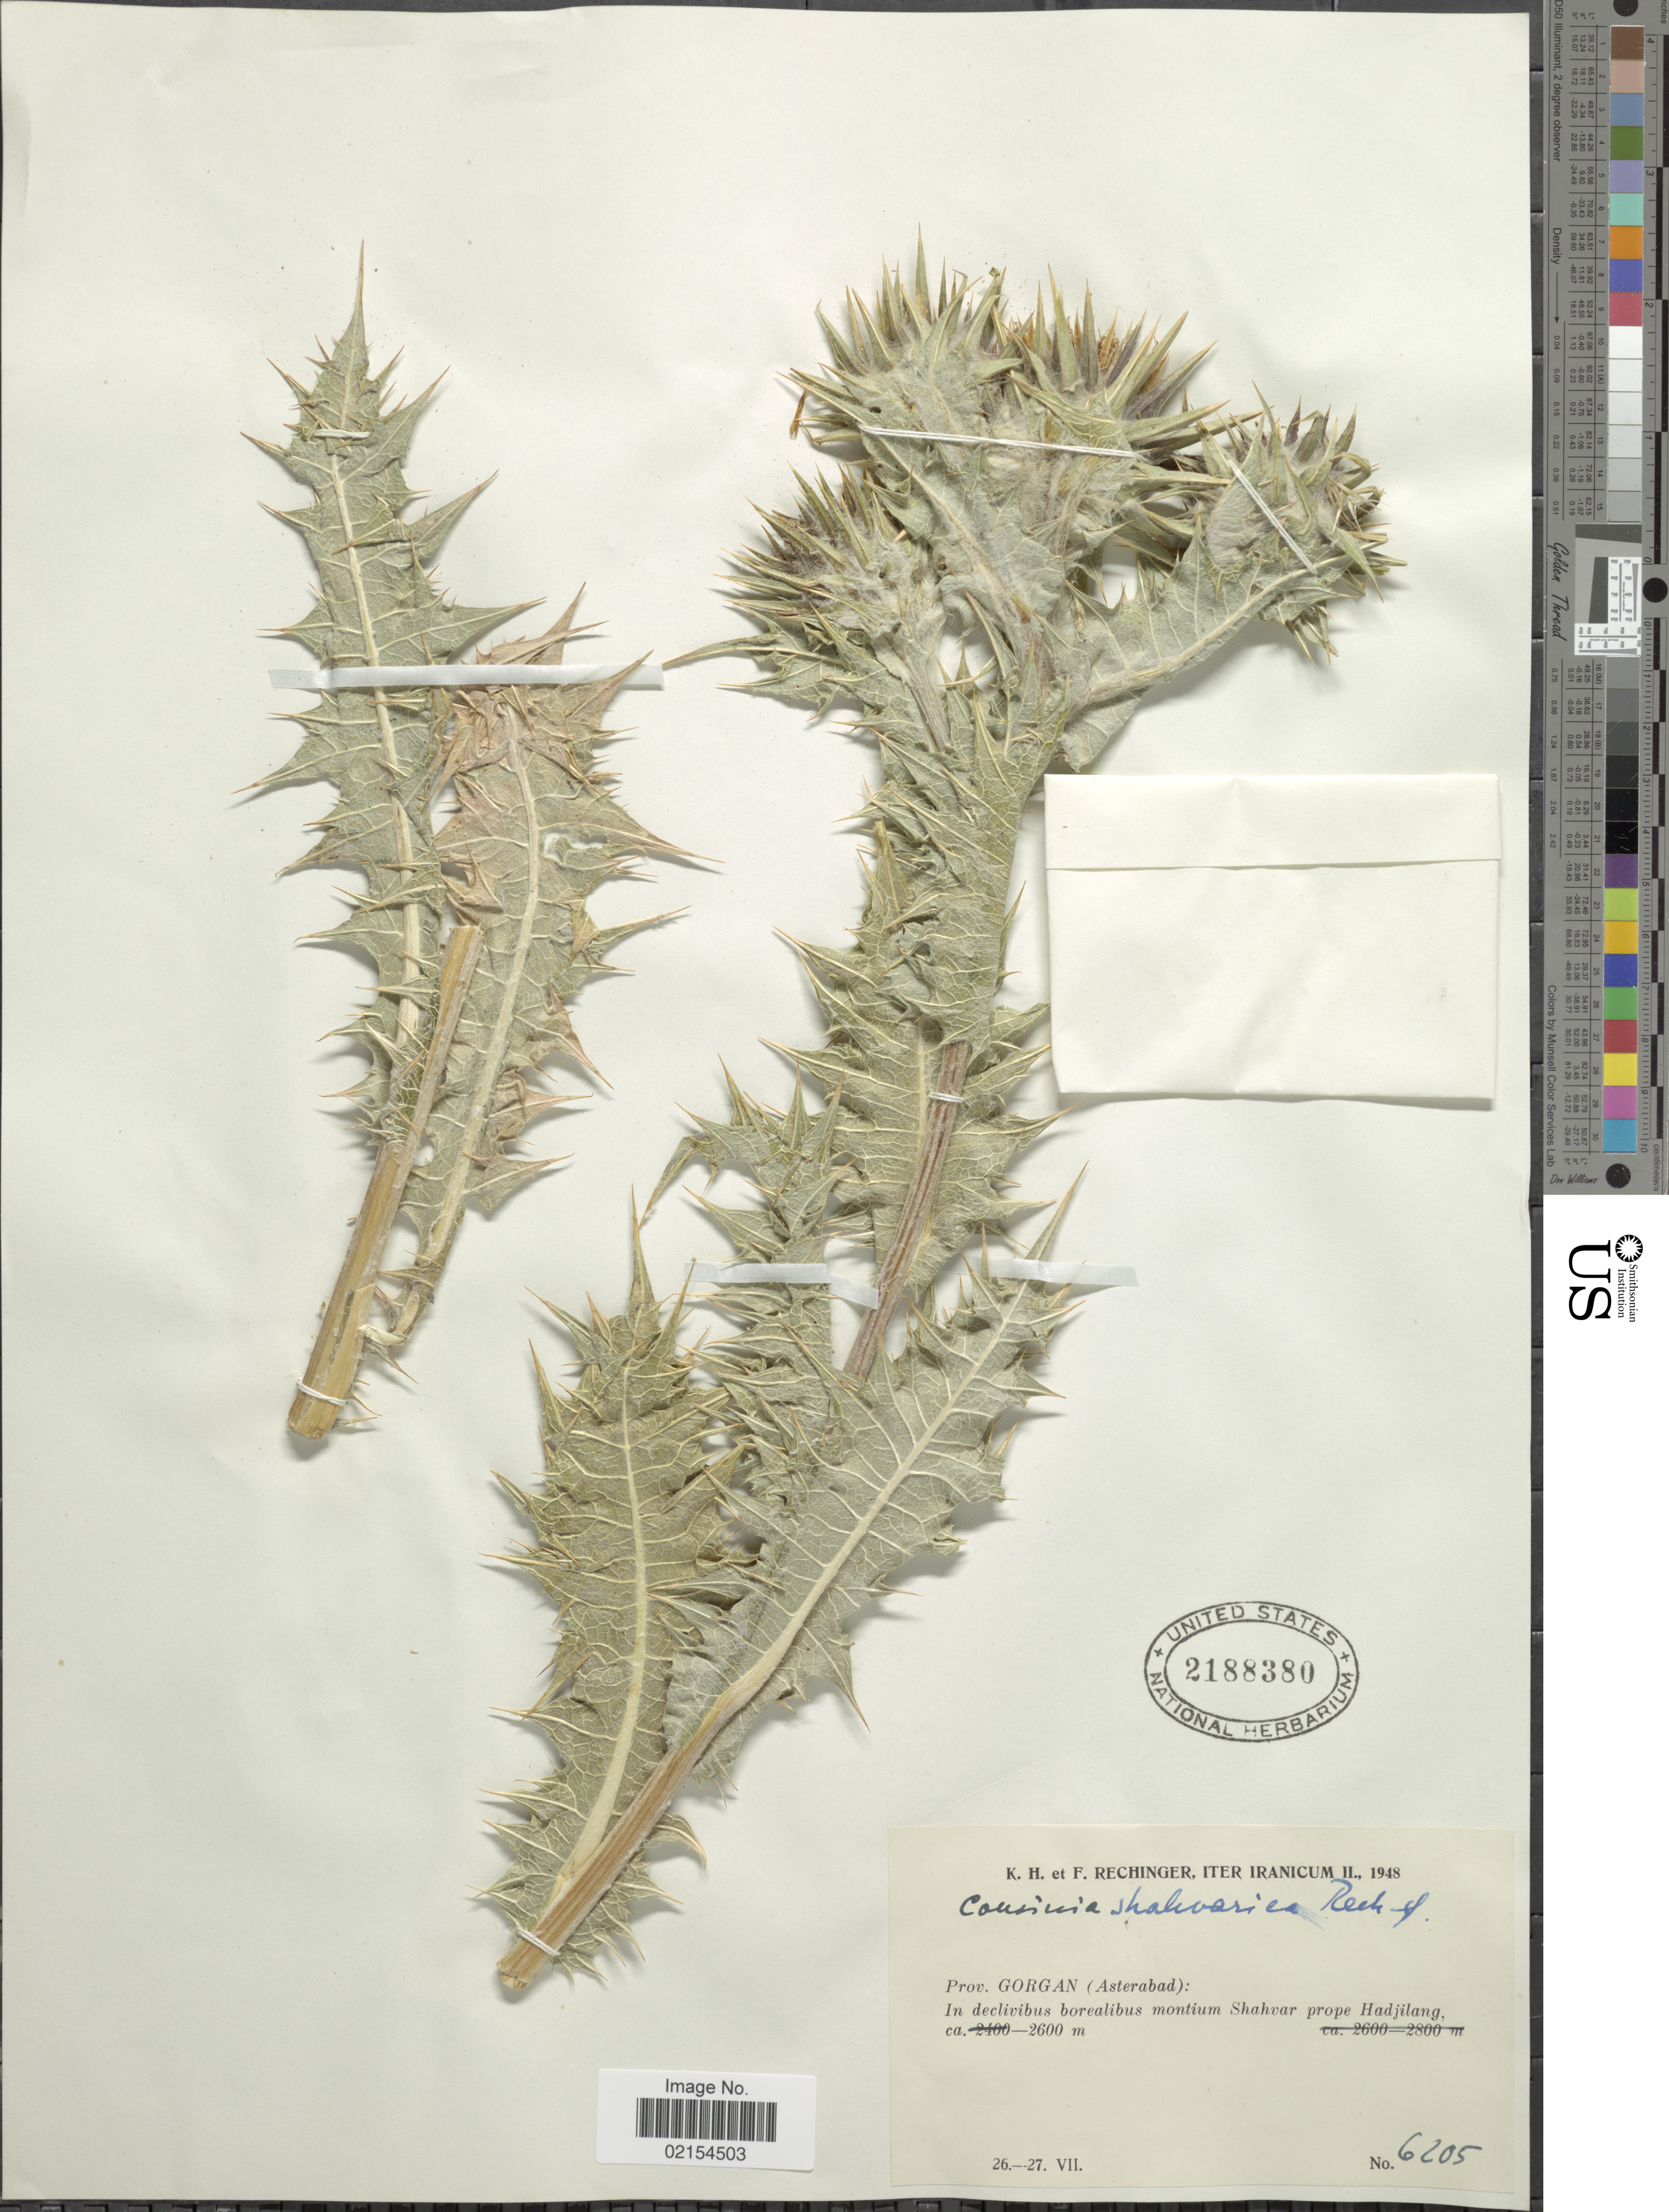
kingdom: Plantae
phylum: Tracheophyta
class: Magnoliopsida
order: Asterales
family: Asteraceae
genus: Cousinia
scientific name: Cousinia shahvarica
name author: Rech. f.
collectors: K. H. Rechinger & F. Rechinger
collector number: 6205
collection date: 1948-07-26/1948-07-27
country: Iran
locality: Iter Iranicum, Prov. Gorgan (Asterebad): In declivibus borealibus montium Shahvar prope Hadjilang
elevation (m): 2600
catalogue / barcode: US 2188380